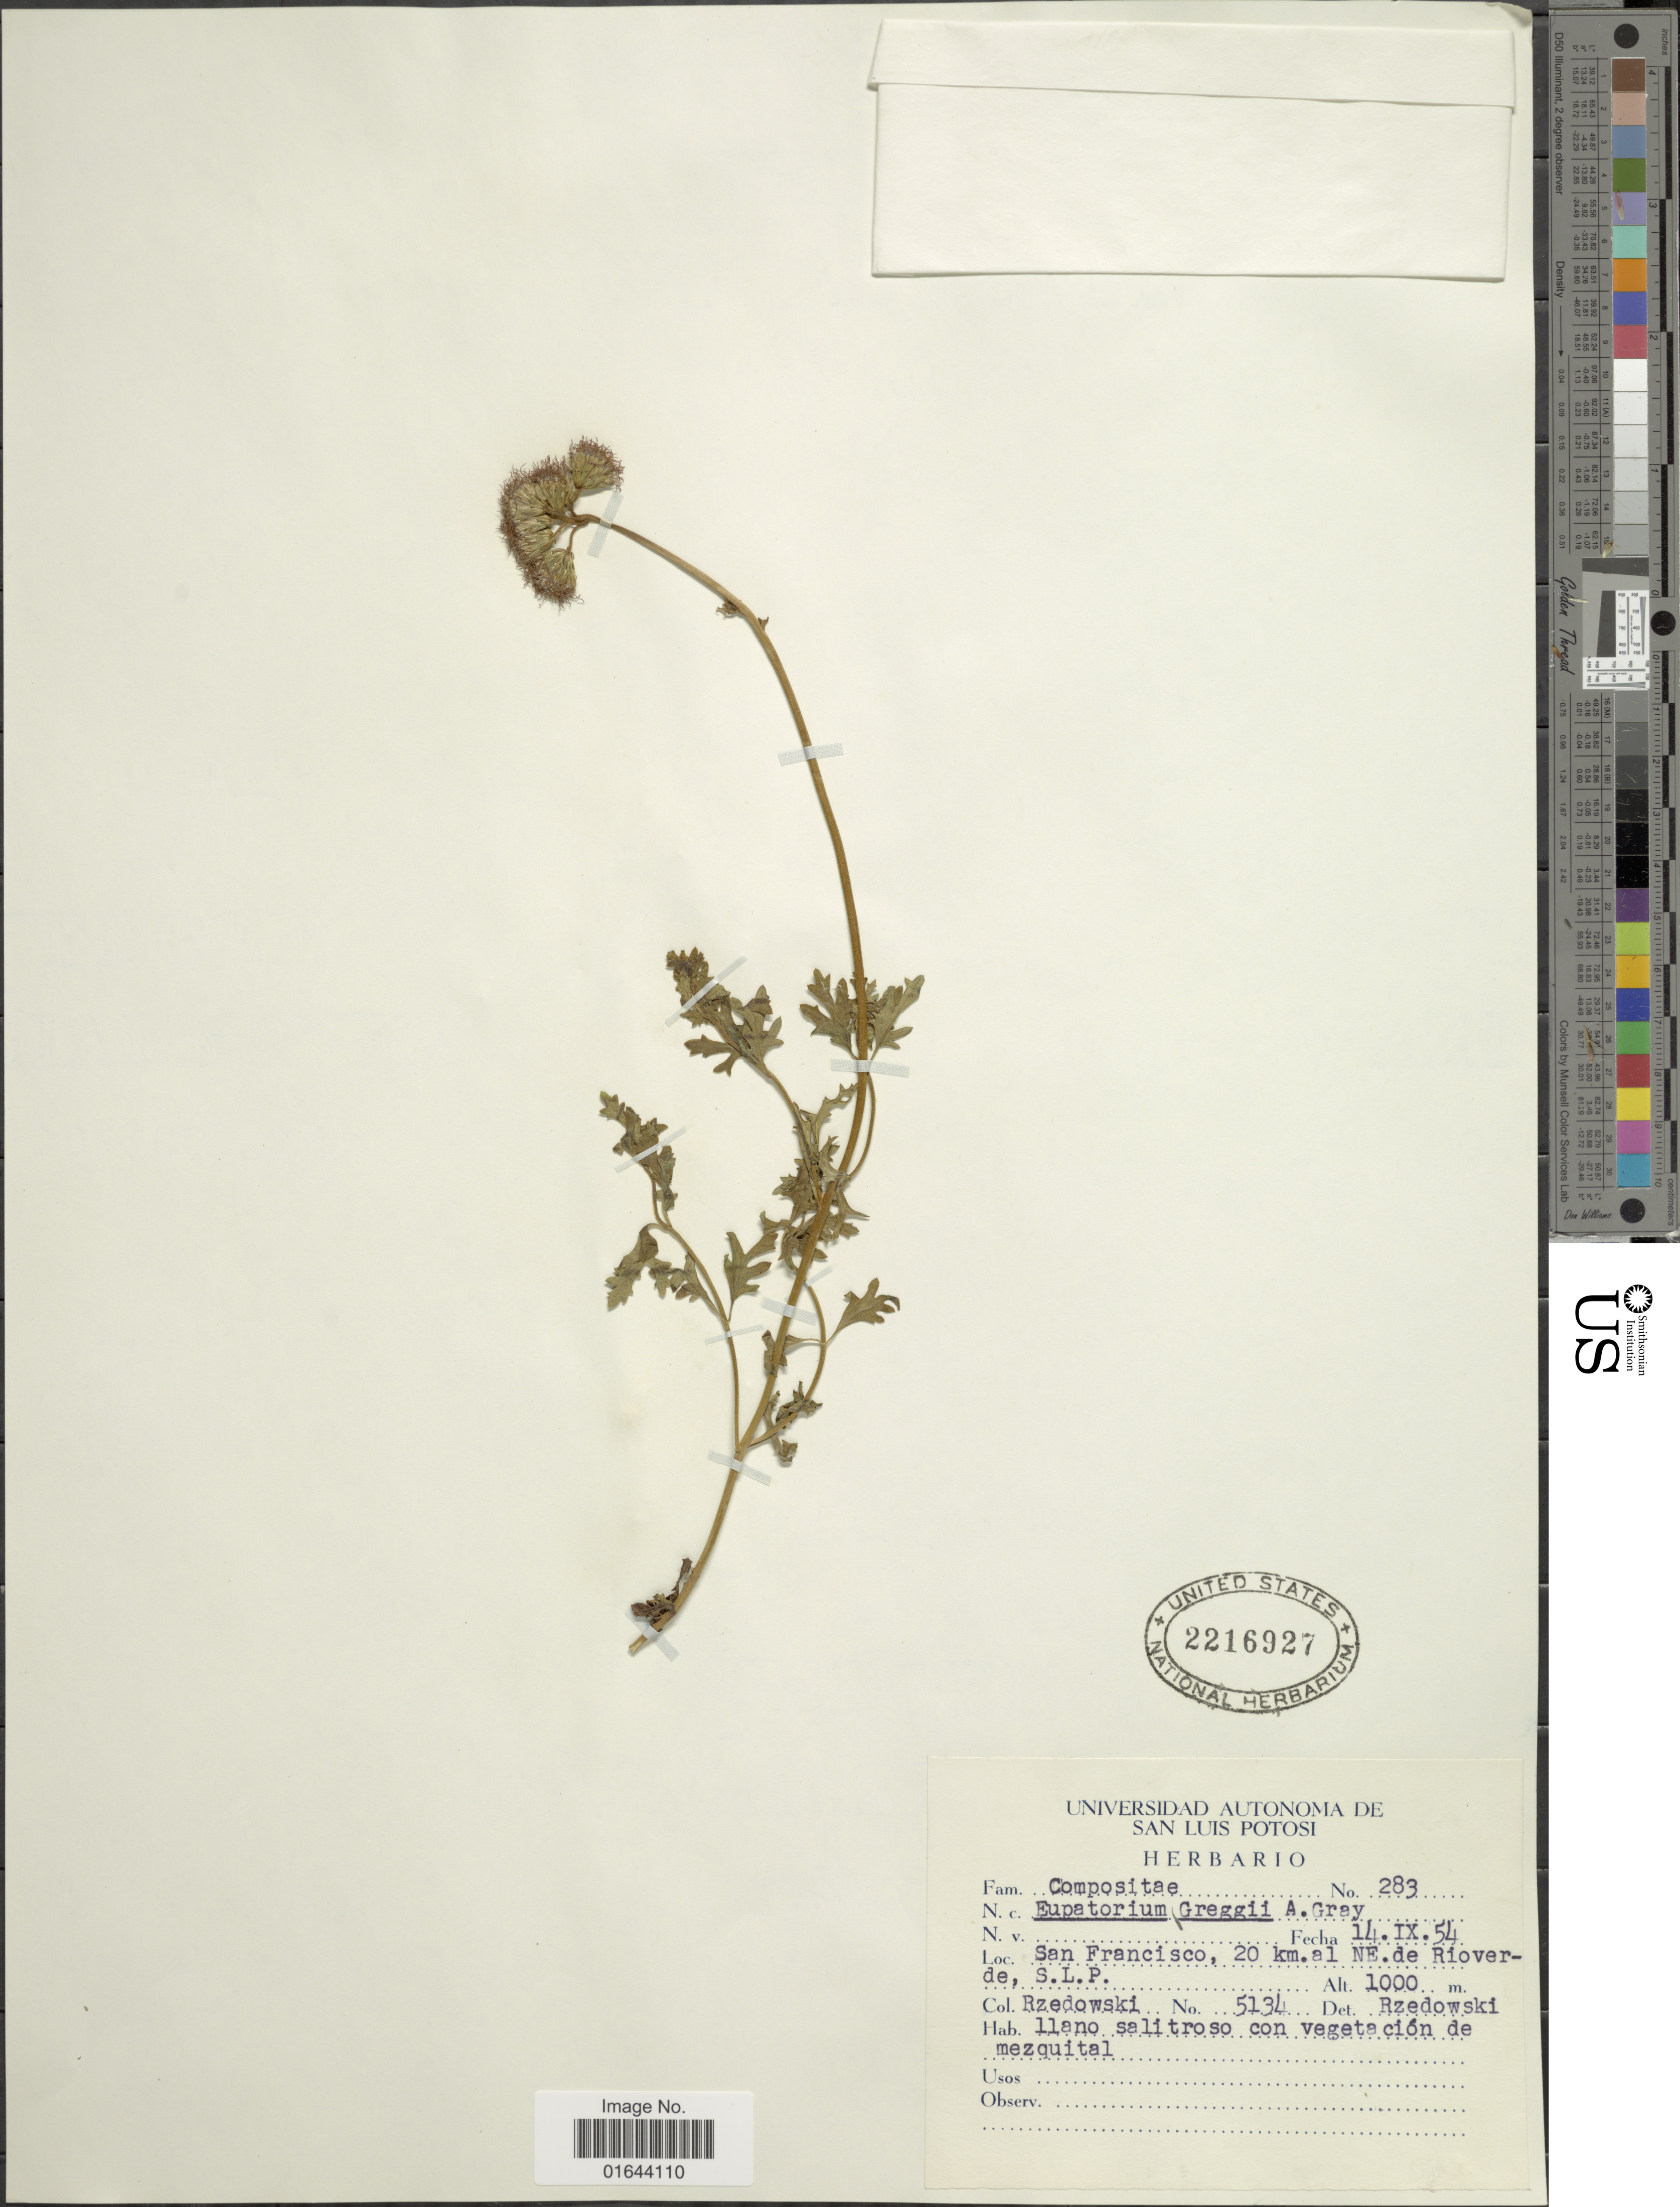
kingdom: Plantae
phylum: Tracheophyta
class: Magnoliopsida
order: Asterales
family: Asteraceae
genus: Conoclinium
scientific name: Conoclinium greggii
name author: (A. Gray) Small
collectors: Rzedowski, --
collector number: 5134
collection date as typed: Transcribed d/m/y: 14/9/54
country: Mexico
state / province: San Luis Potosí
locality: San Francisco, 20 km. al NE. de Rioverde, S. L. P.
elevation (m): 1000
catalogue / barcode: US 2216927